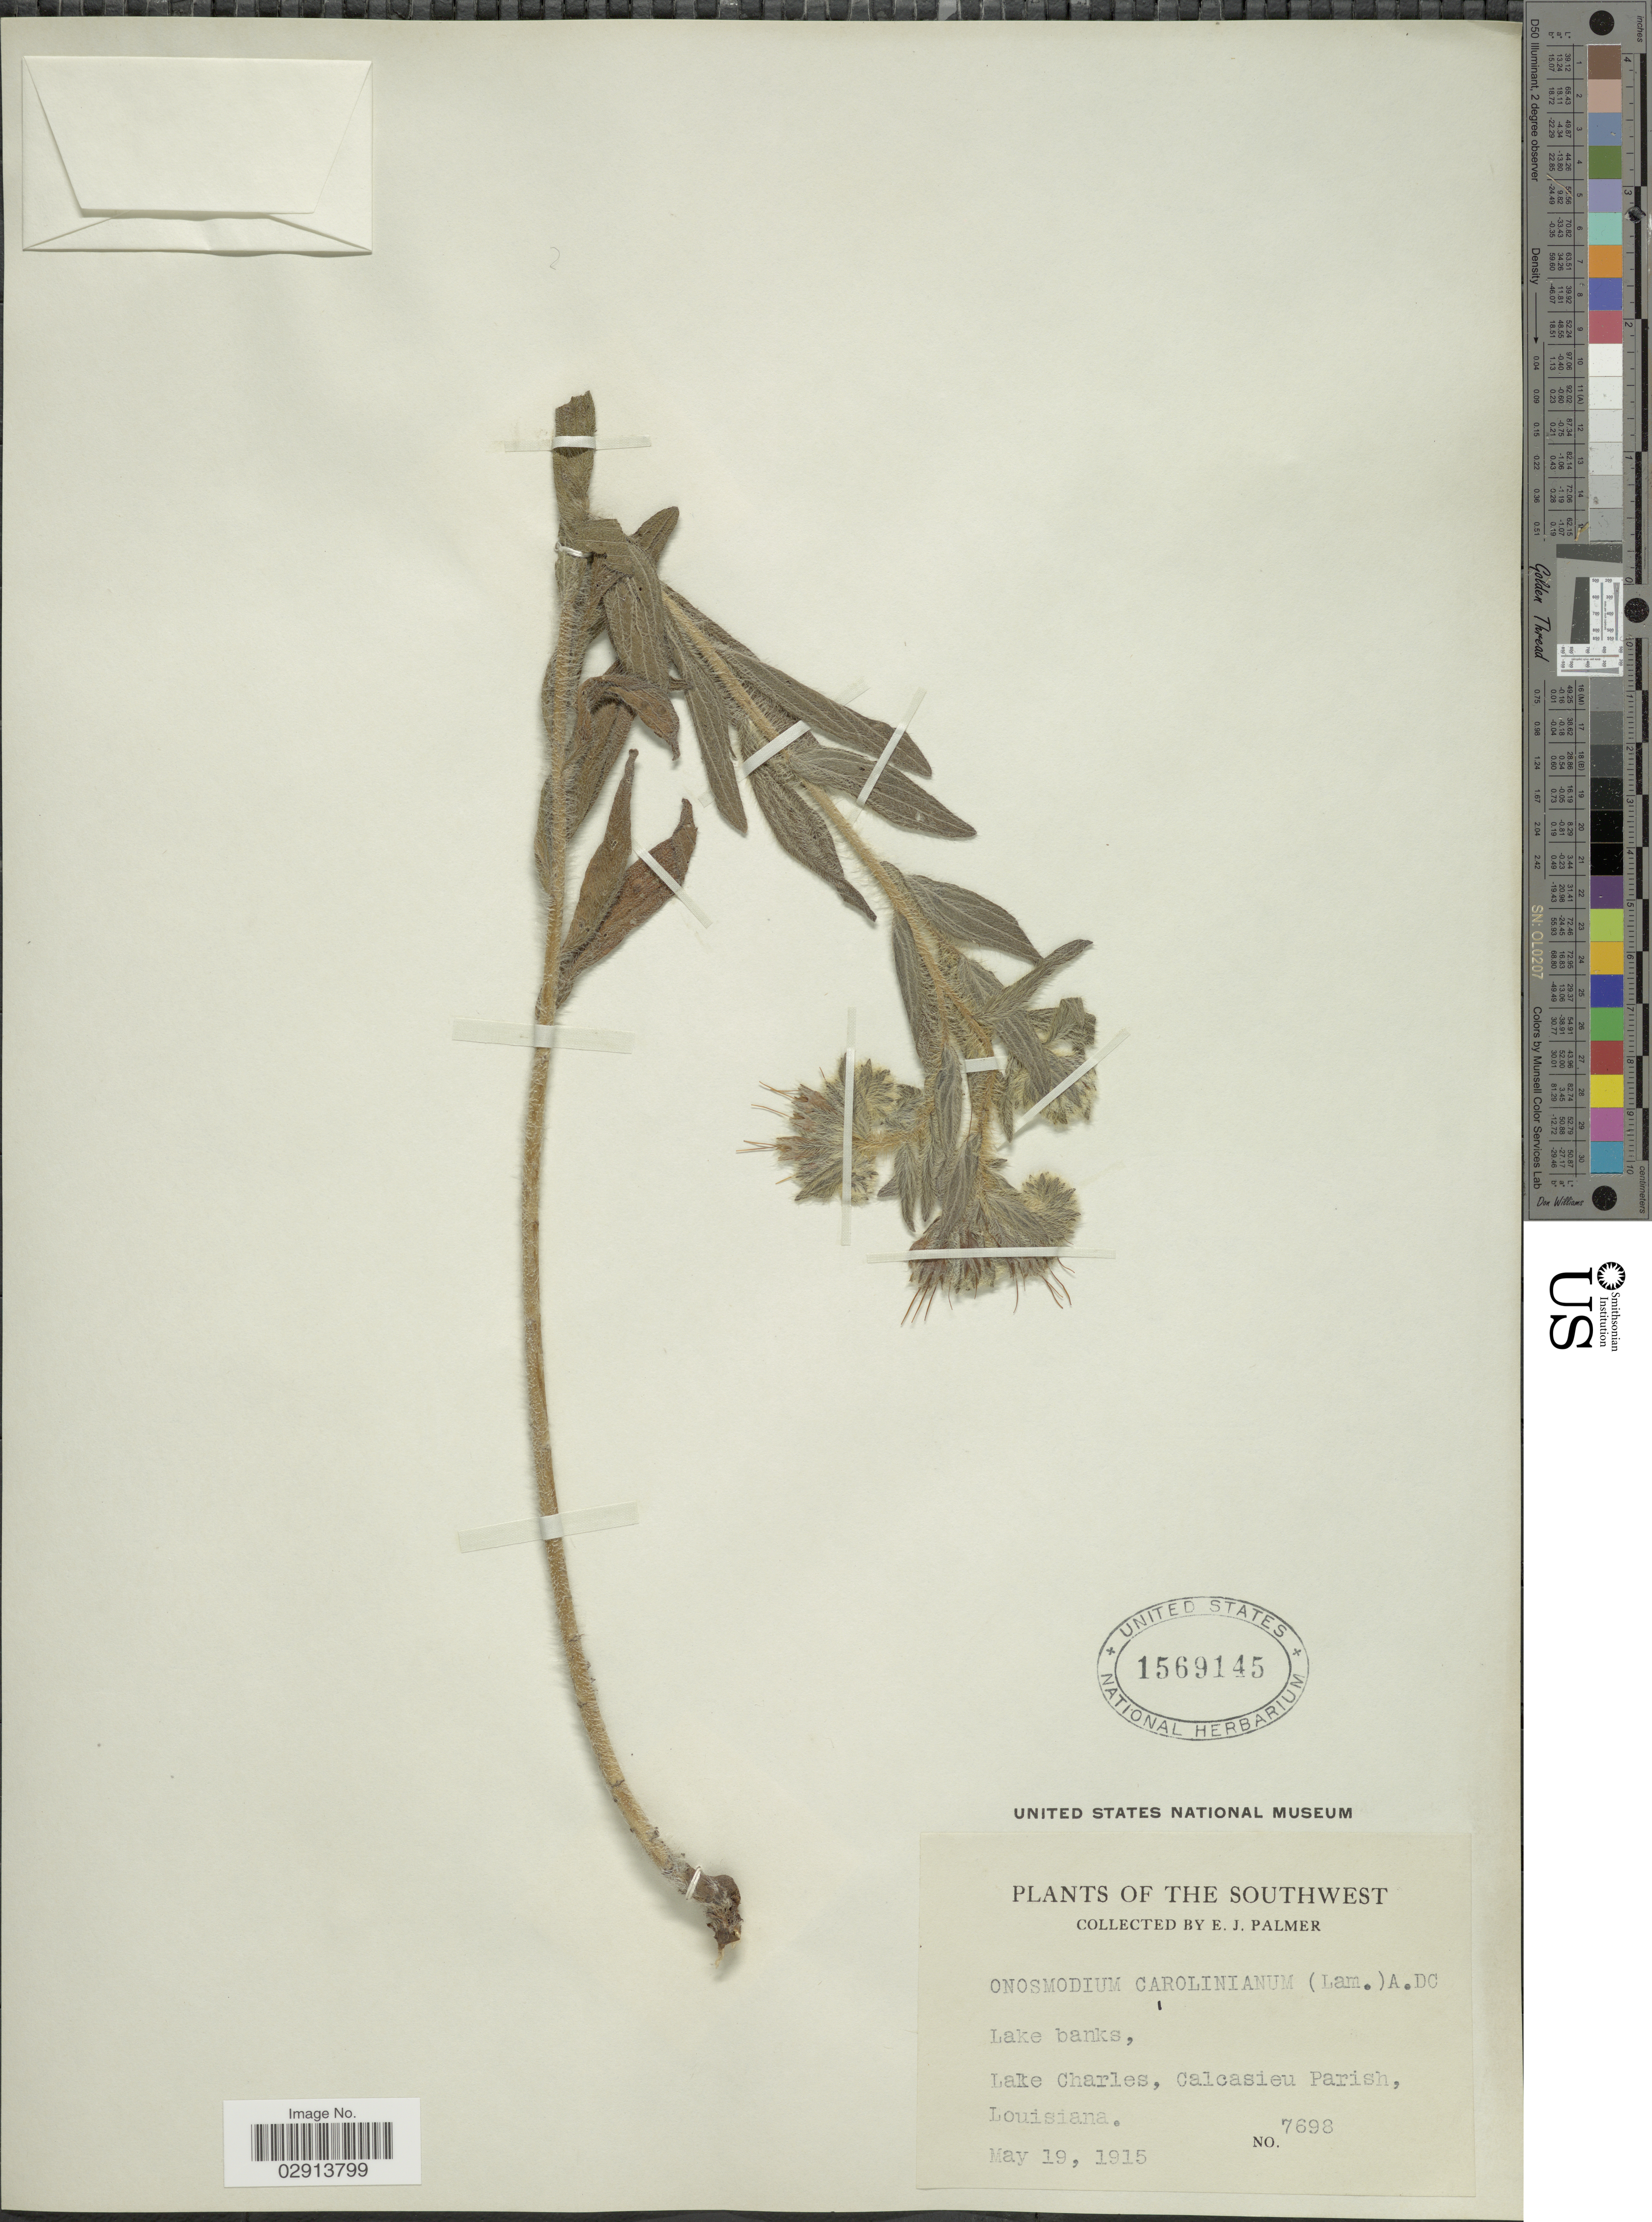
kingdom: Plantae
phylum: Tracheophyta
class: Magnoliopsida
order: Boraginales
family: Boraginaceae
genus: Lithospermum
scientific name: Lithospermum caroliniense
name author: (J.F. Gmel.) MacMill.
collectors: E. J. Palmer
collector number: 7698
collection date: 1915-05-19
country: United States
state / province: Louisiana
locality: The Southwest. Lake banks, Lake Charles, Calcasieu Parish, Louisiana.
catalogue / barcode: US 1569145